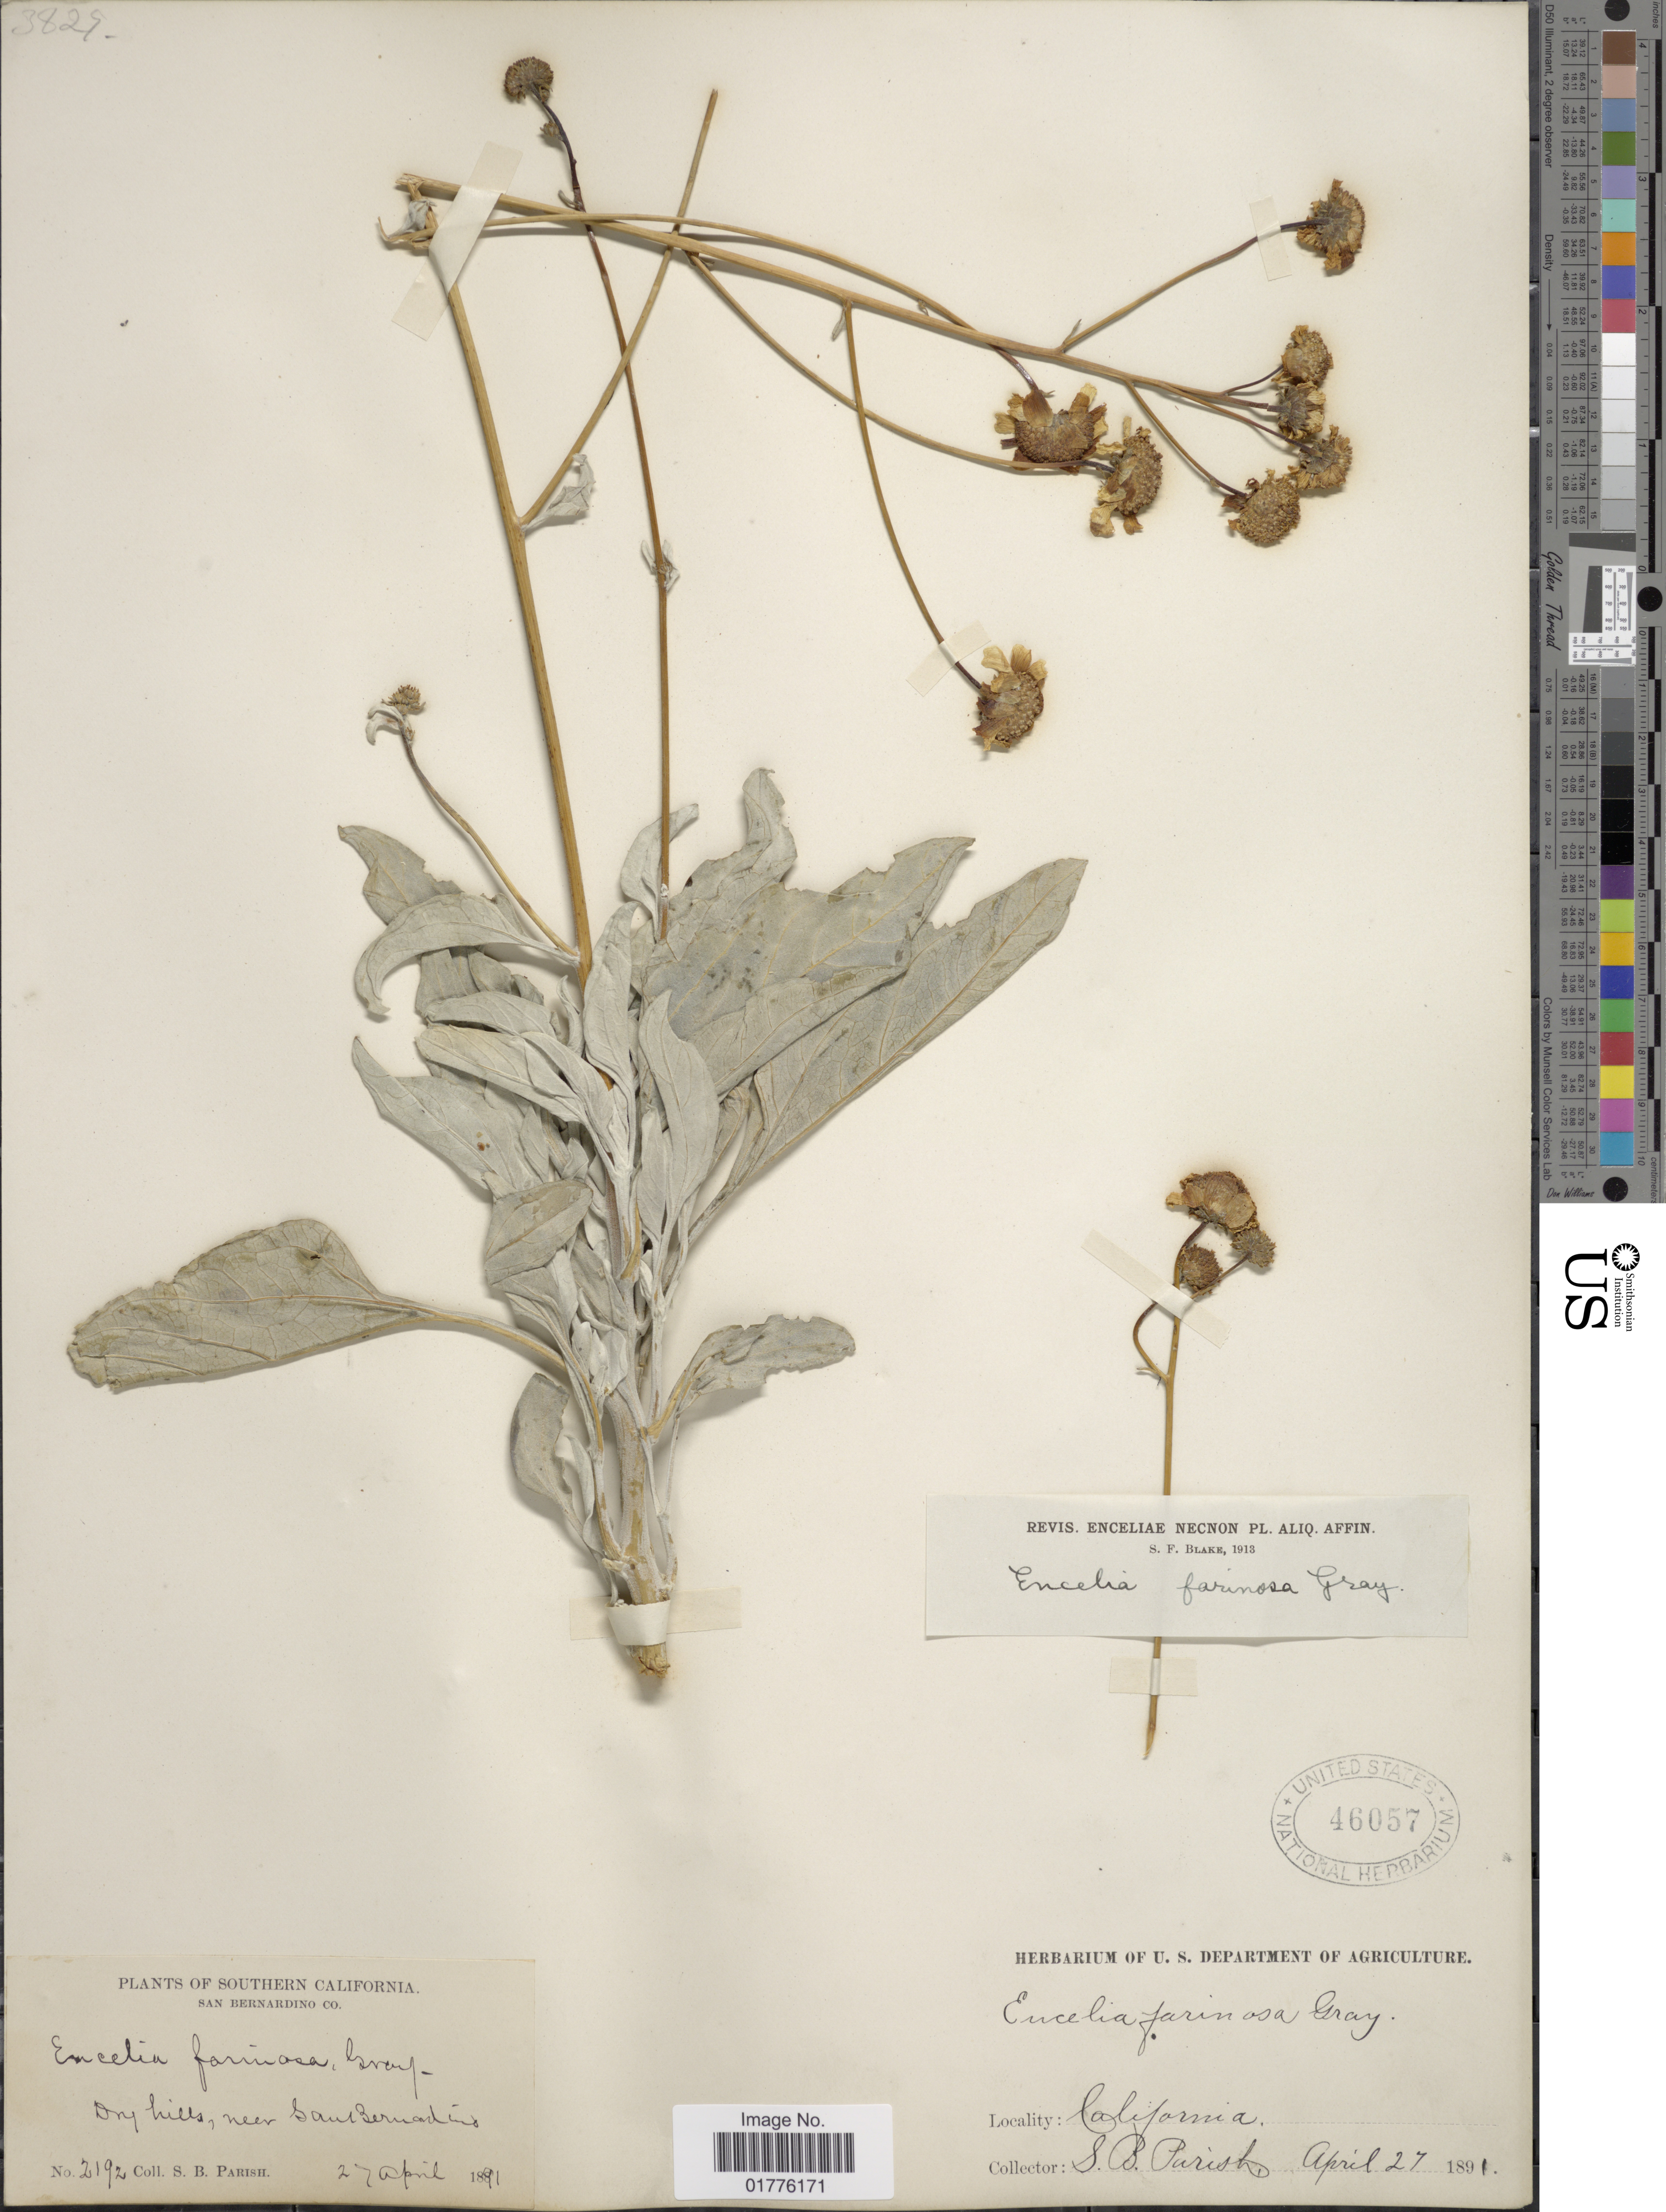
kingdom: Plantae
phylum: Tracheophyta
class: Magnoliopsida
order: Asterales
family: Asteraceae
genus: Encelia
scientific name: Encelia farinosa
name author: A. Gray ex Torr. in Emory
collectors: S. B. Parish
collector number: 2192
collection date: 1891-04-27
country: United States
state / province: California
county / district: San Bernardino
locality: California. Dryu hills, near San Bernardino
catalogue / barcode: US 46057